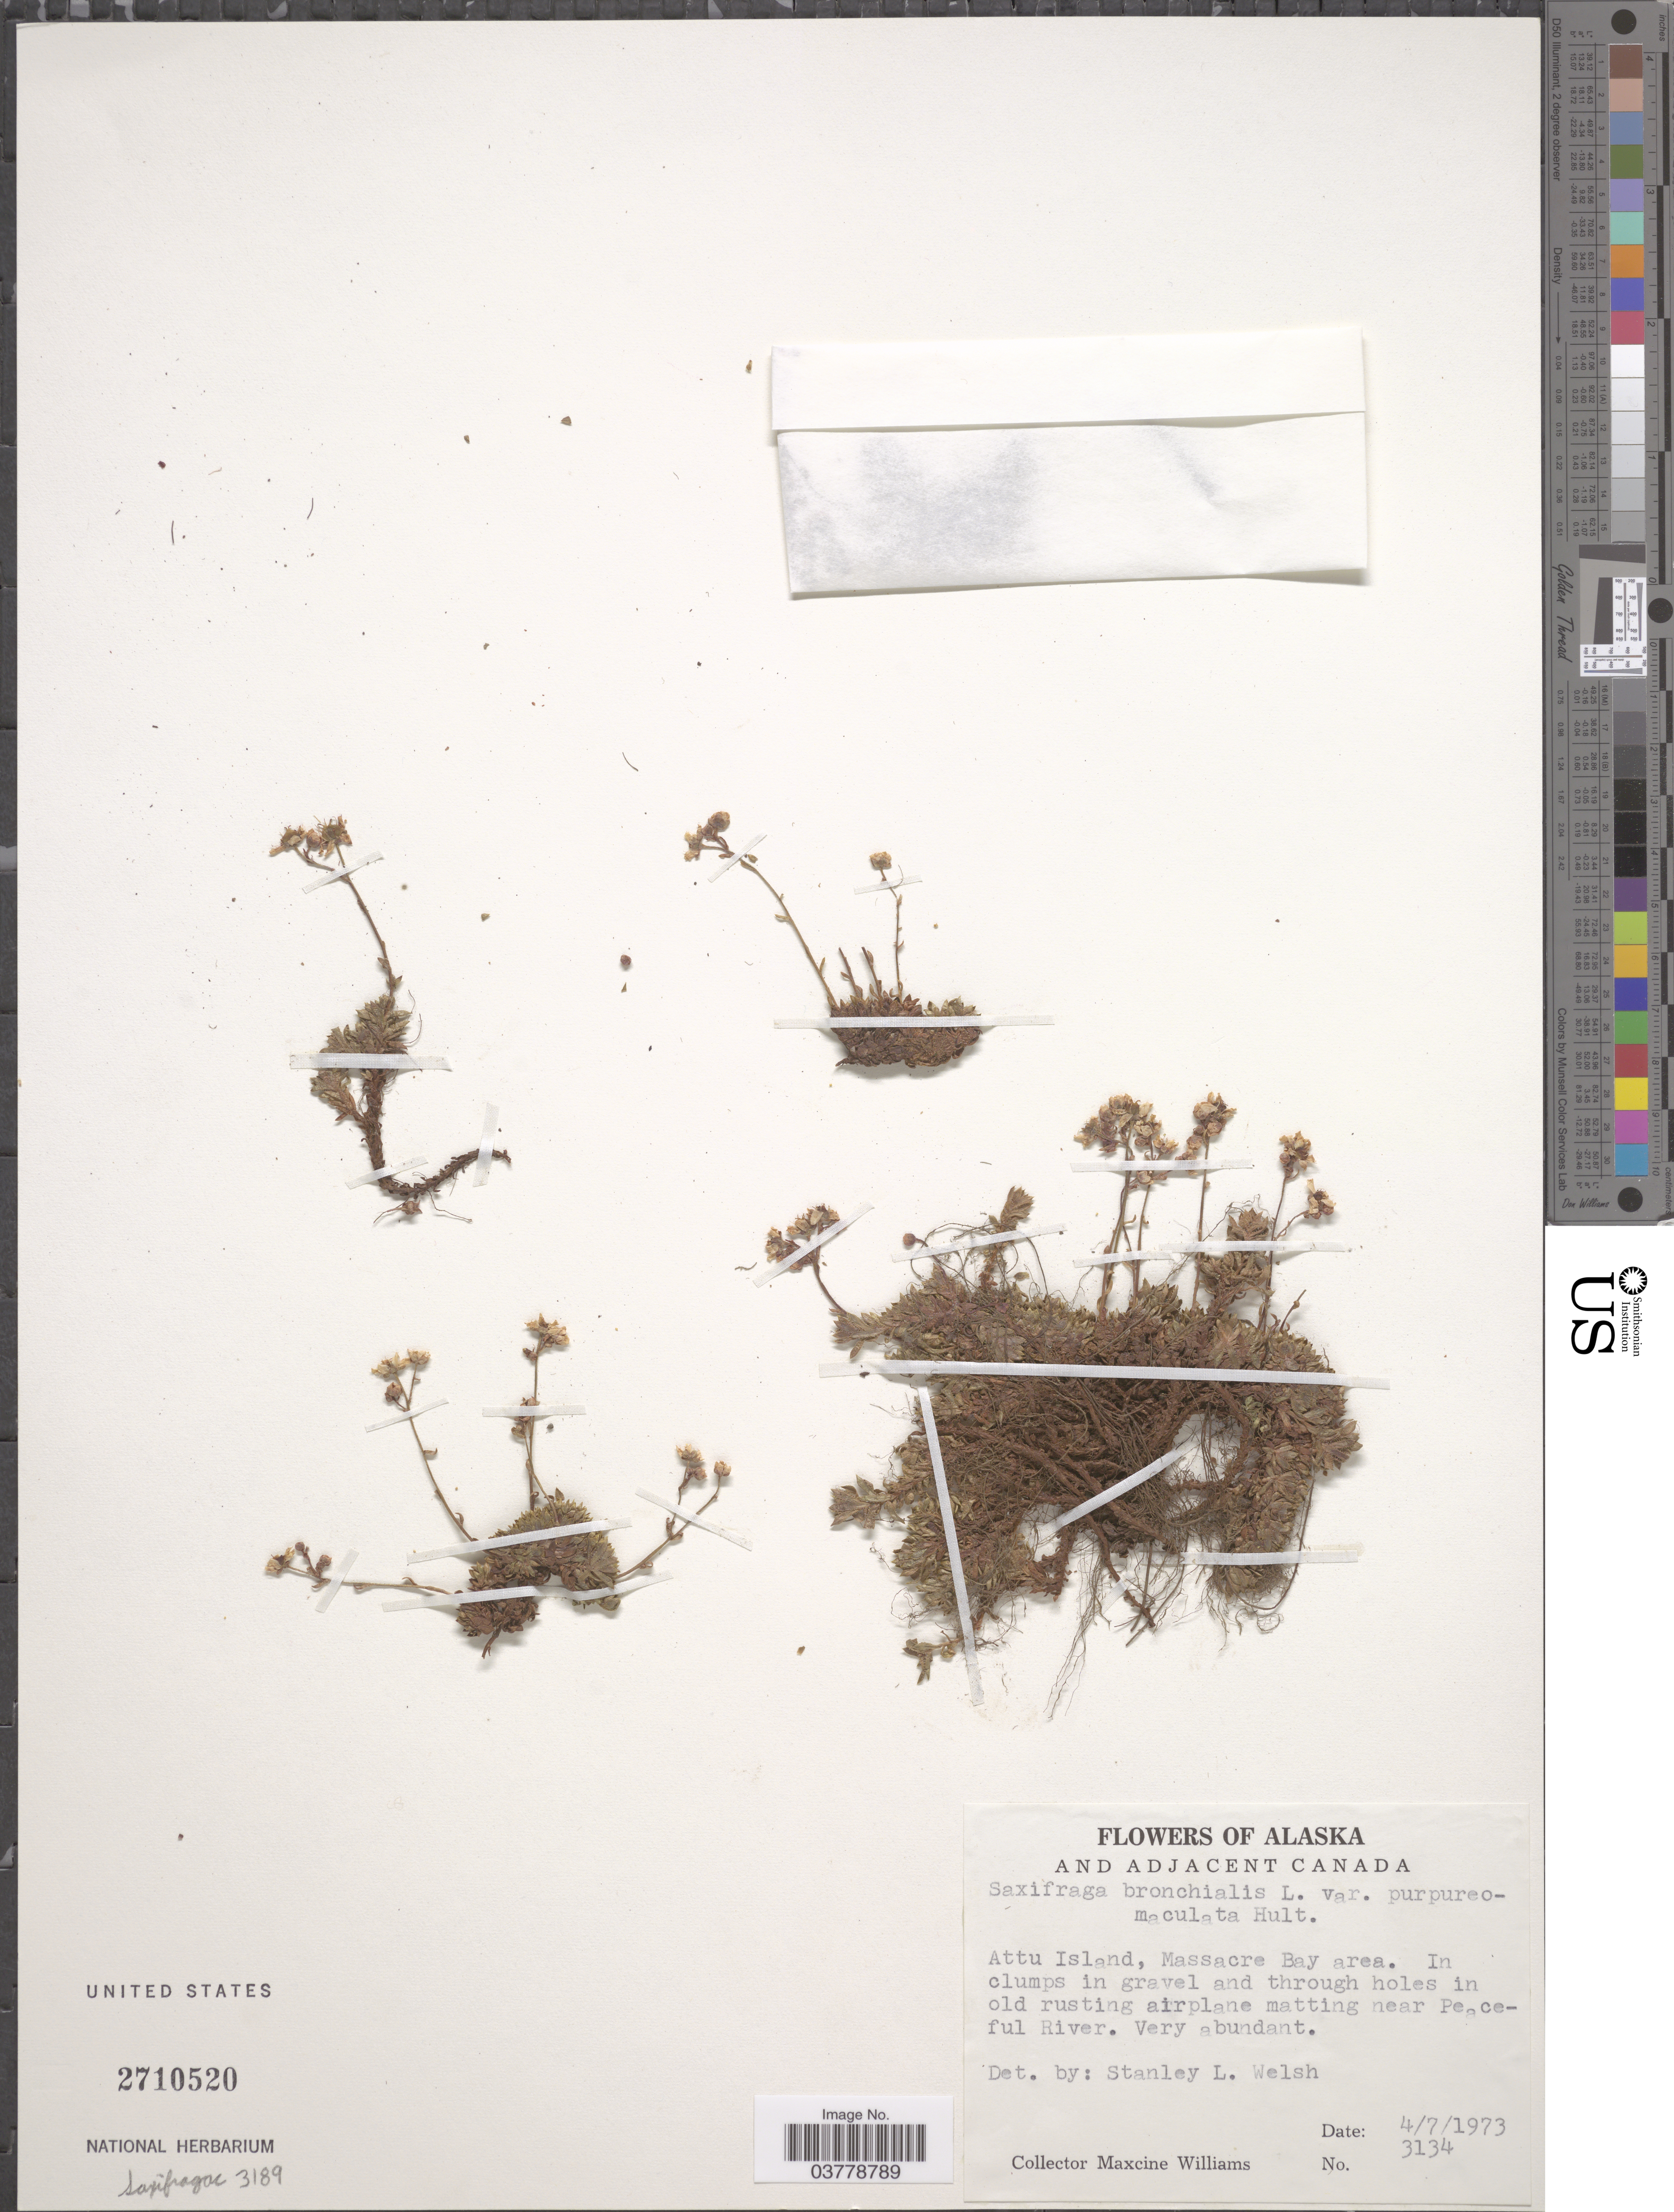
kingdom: Plantae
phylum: Tracheophyta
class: Magnoliopsida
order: Saxifragales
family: Saxifragaceae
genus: Saxifraga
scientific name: Saxifraga cherlerioides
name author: D. Don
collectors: M. Williams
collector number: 3134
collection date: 1973-04-07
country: United States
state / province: Alaska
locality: Attu Island, Massacre Bay area. In clumps in gravel and through holes in old rusting airplane matting near Peacefull River.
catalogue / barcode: US 2710520